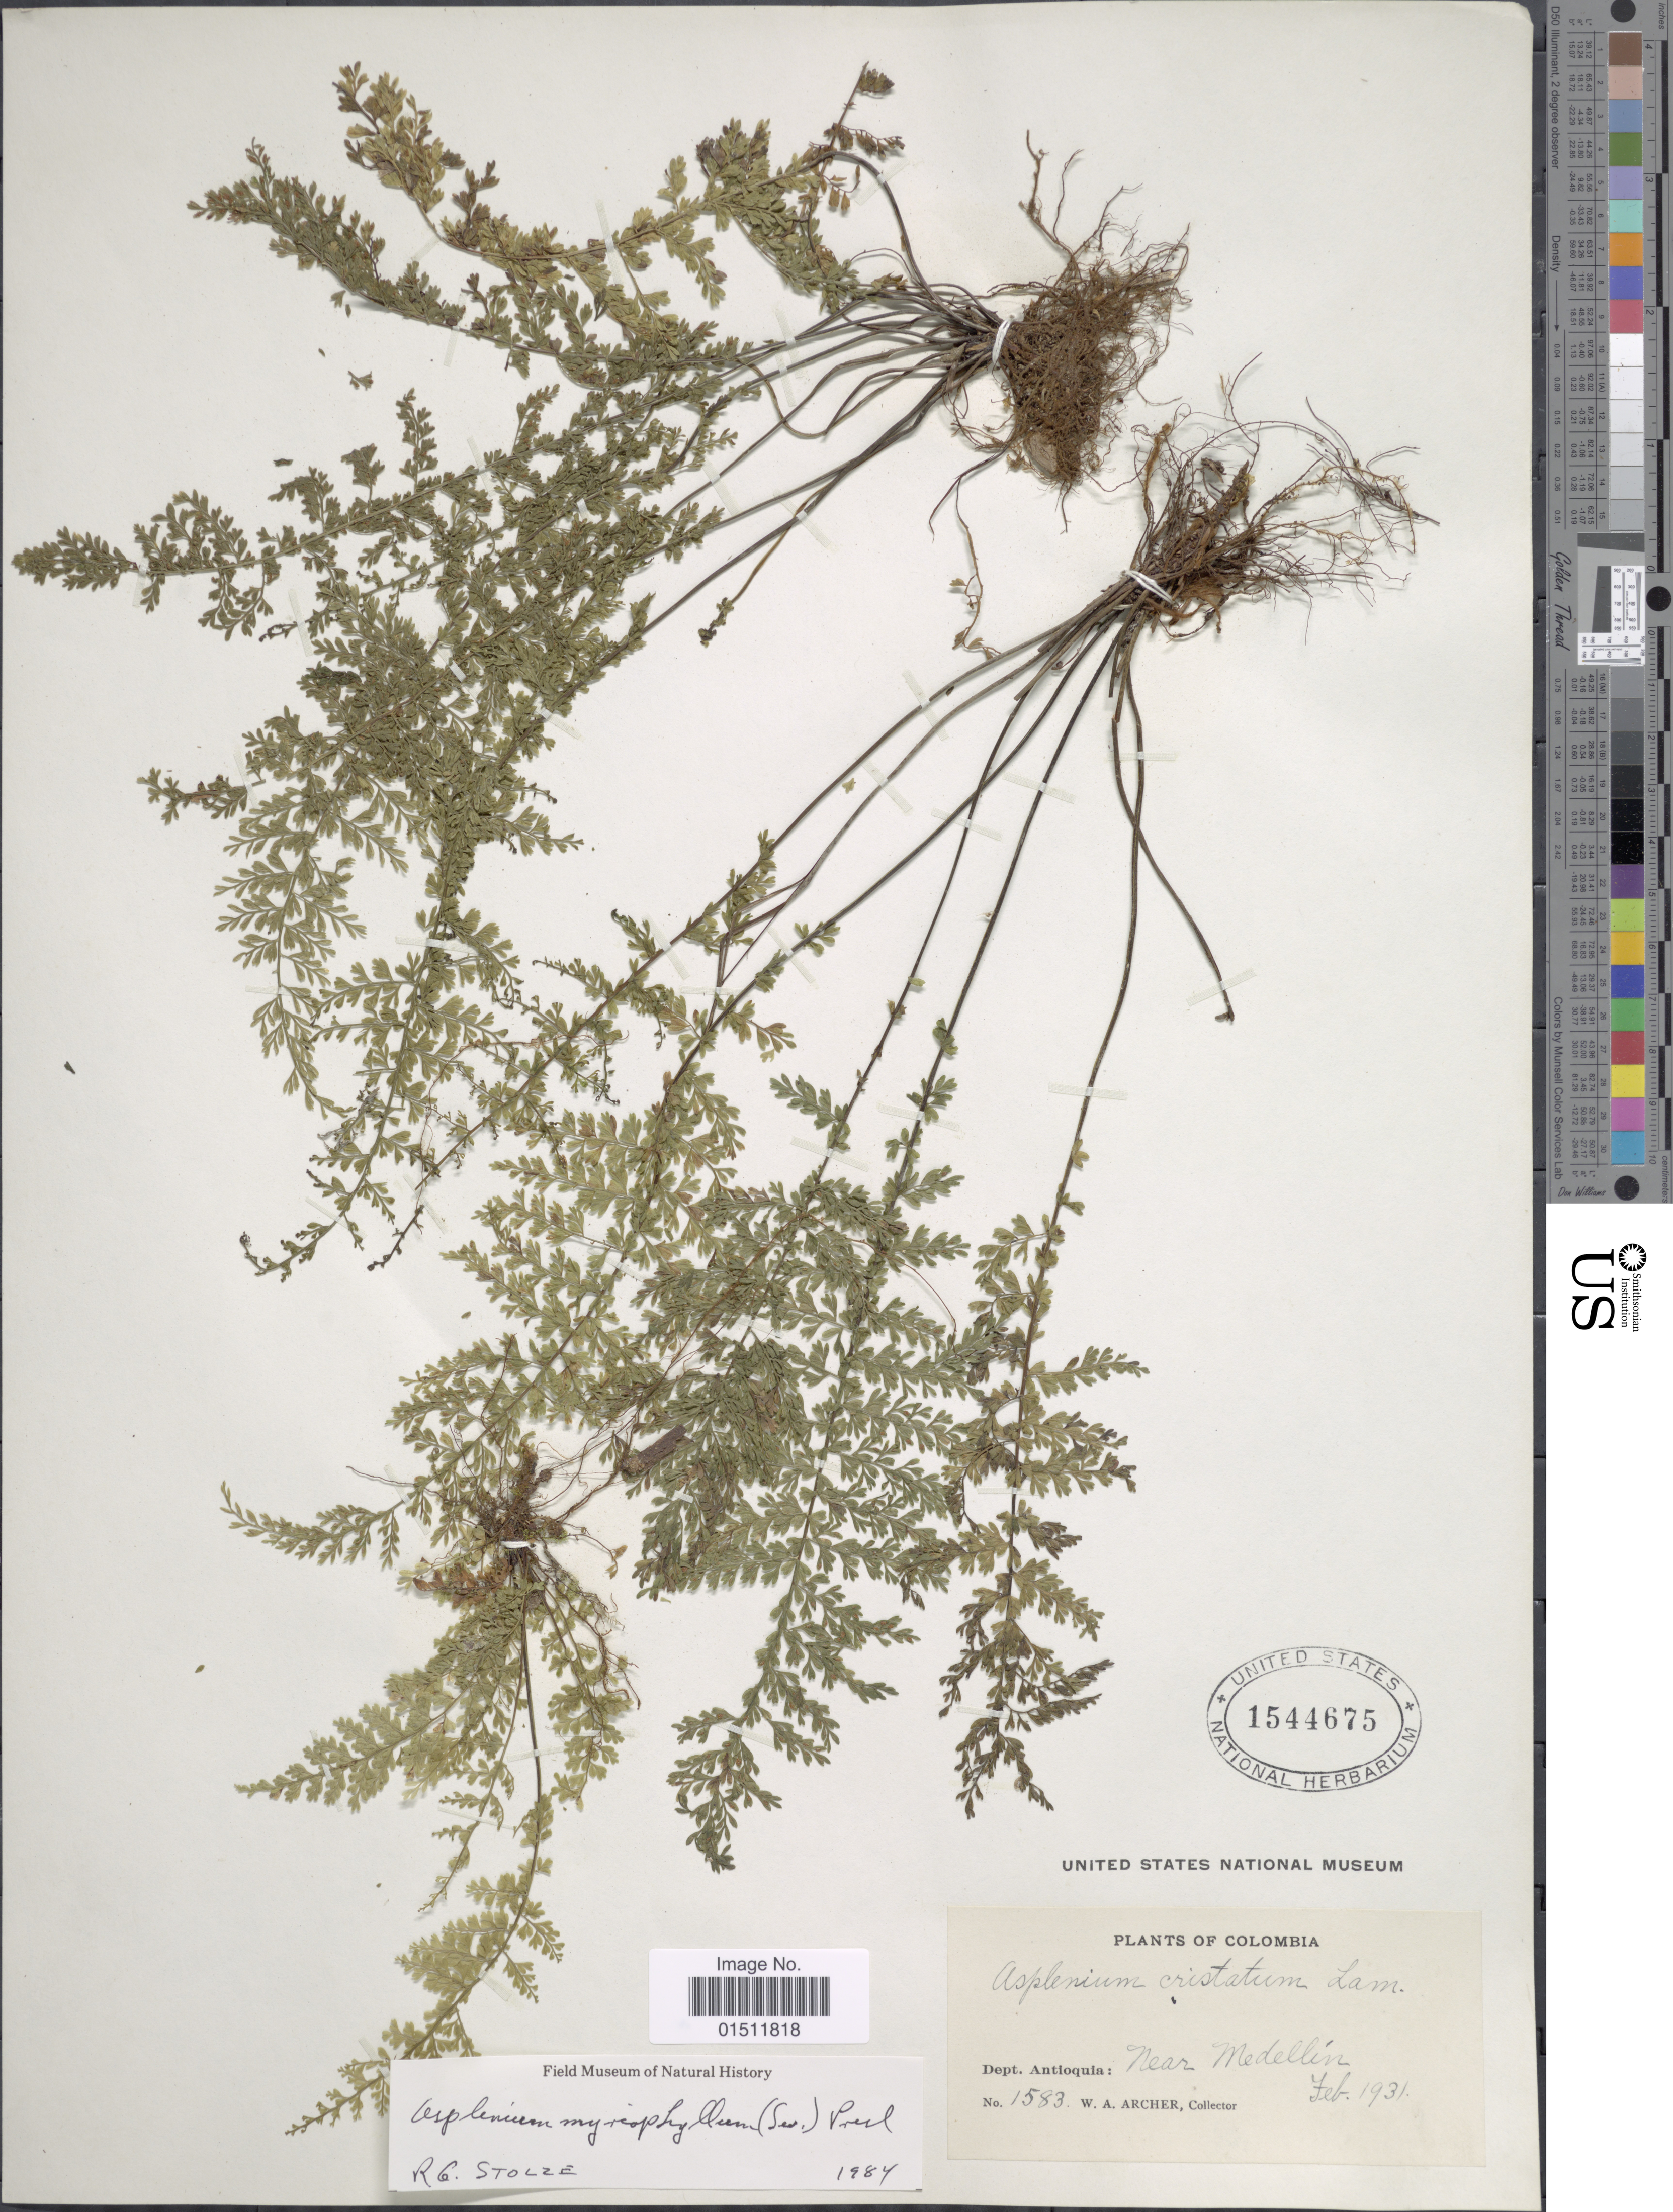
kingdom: Plantae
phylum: Tracheophyta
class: Polypodiopsida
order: Polypodiales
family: Aspleniaceae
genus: Asplenium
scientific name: Asplenium myriophyllum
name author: (Sw.) C. Presl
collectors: W. A. Archer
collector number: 1583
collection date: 1931-02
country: Colombia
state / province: Antioquia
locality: Dept. Antioquia, near Medellin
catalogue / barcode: US 1544675